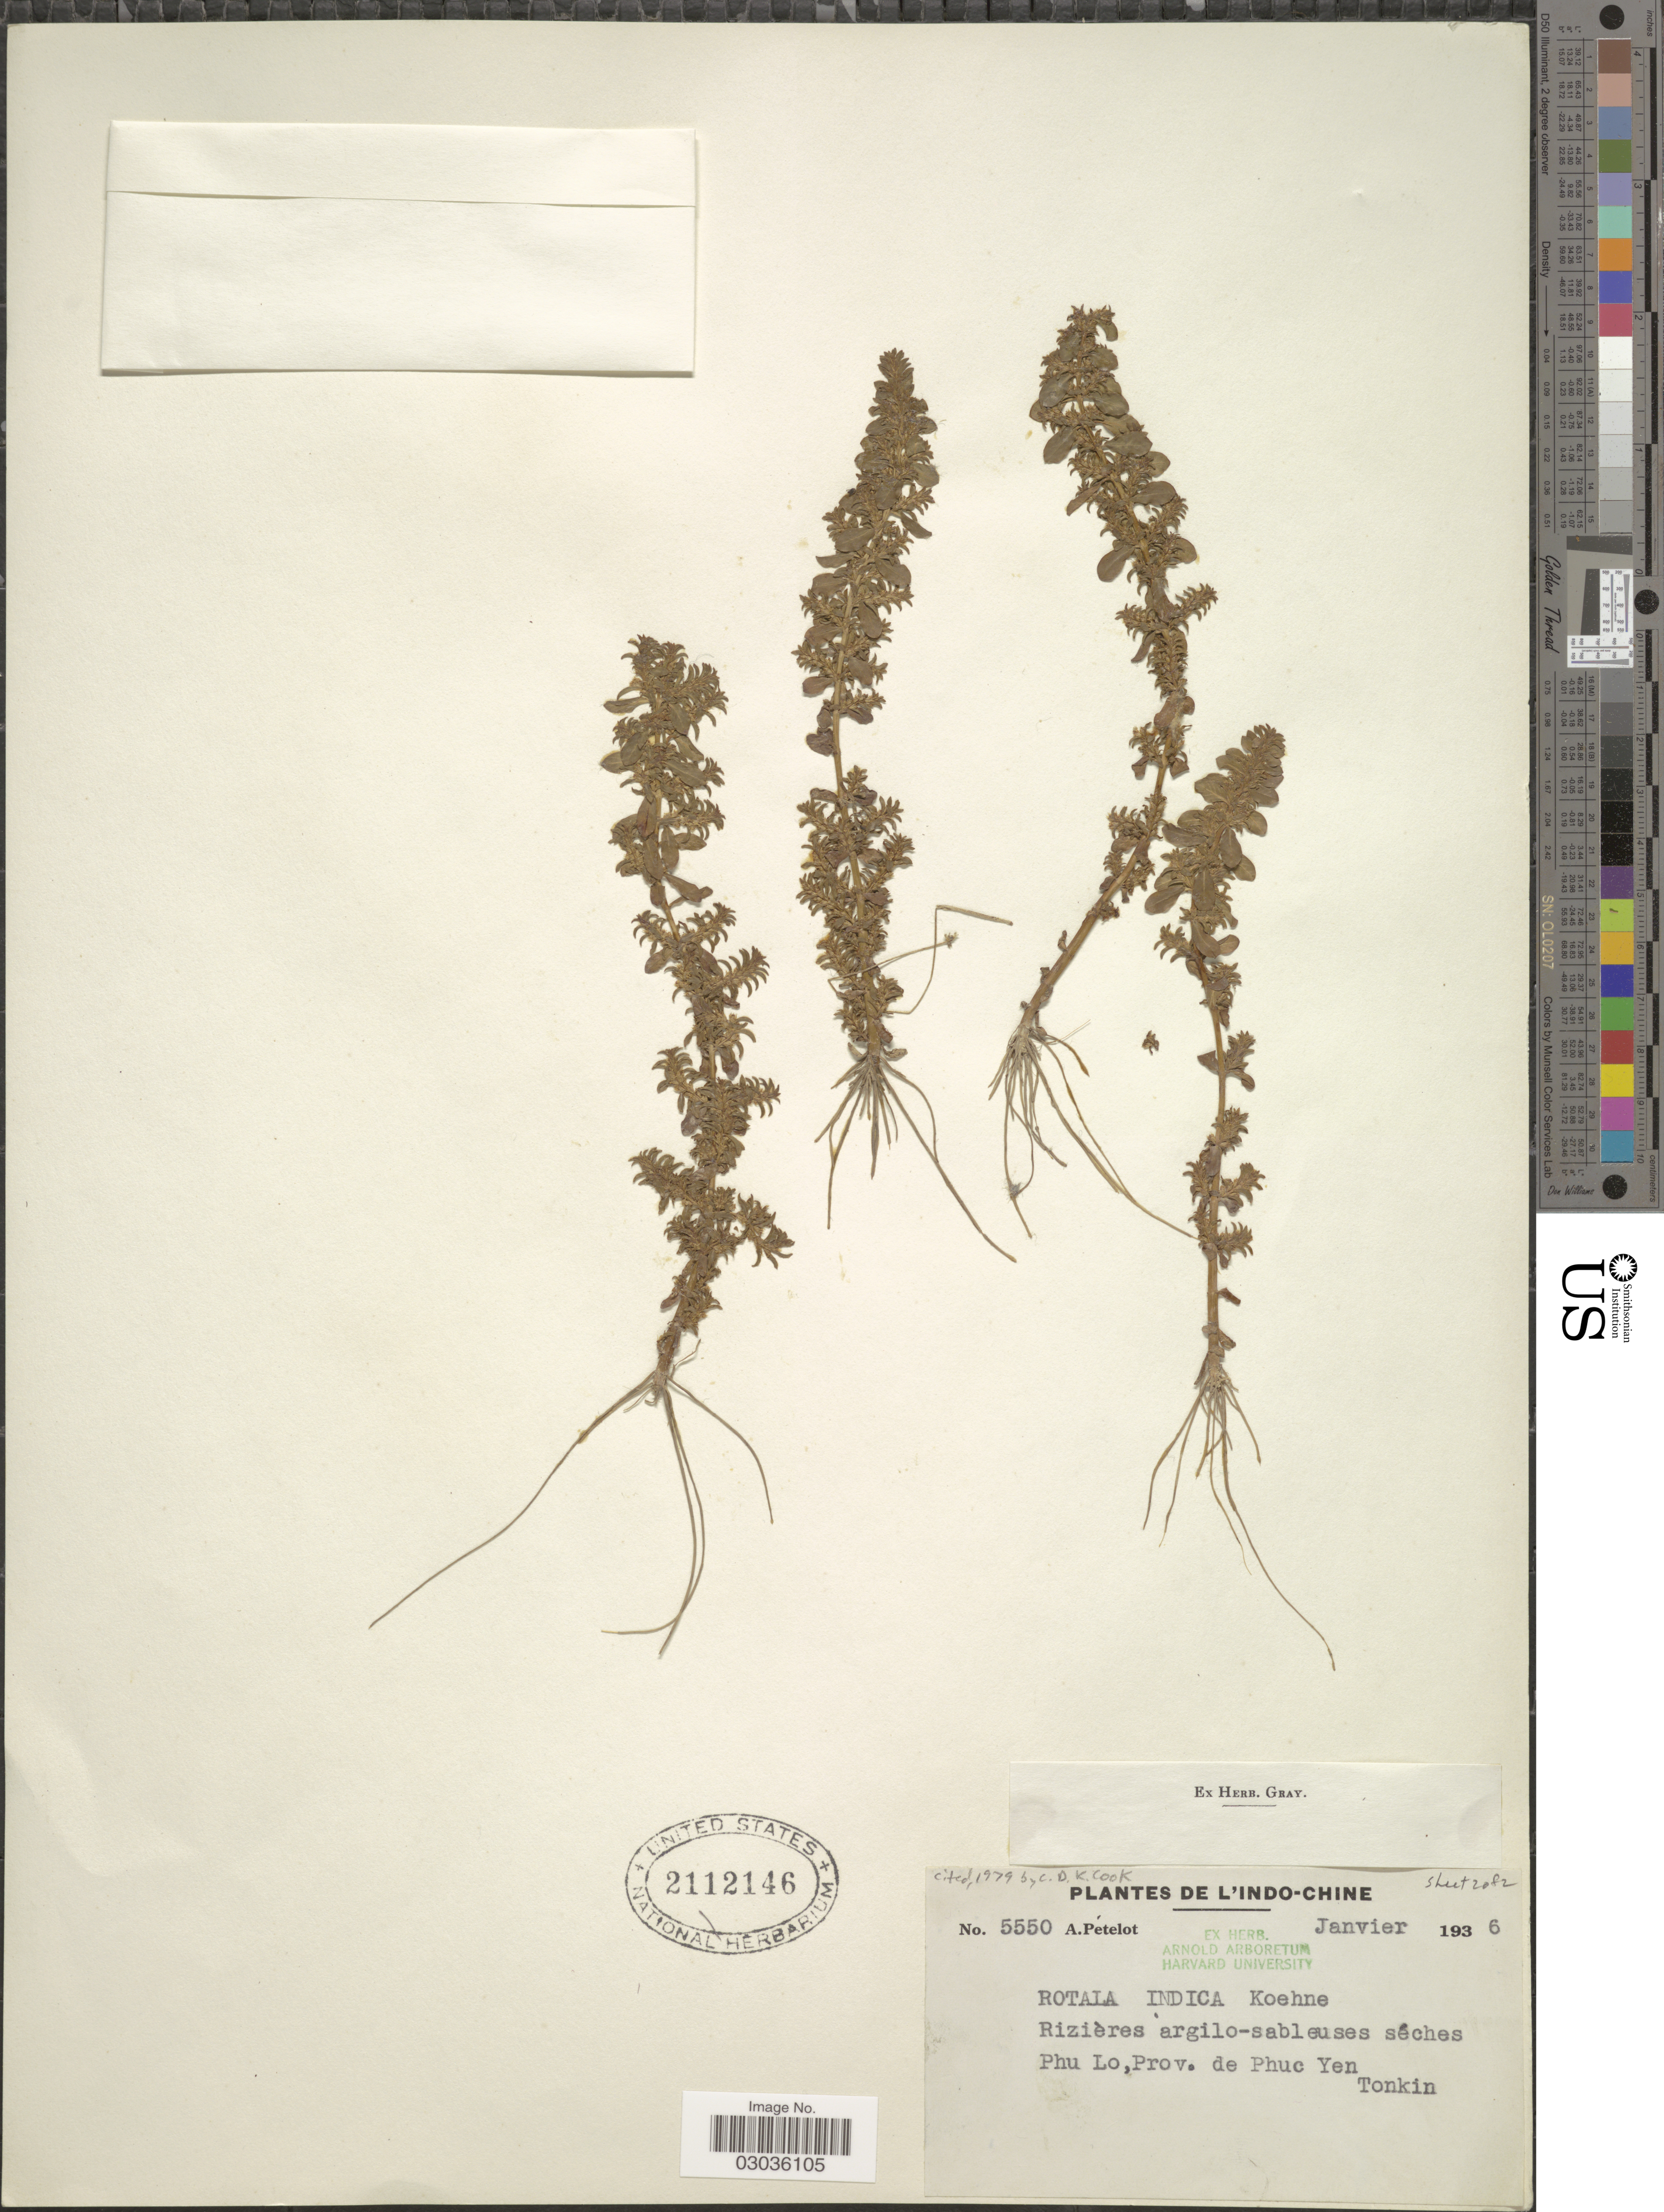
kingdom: Plantae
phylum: Tracheophyta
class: Magnoliopsida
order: Myrtales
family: Lythraceae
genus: Rotala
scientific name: Rotala indica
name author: (L.) Koehne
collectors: A. Petelot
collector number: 5550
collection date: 1936-01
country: Vietnam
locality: Phu Lo, Province de Phuc Yen, Tonkin.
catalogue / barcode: US 2112146